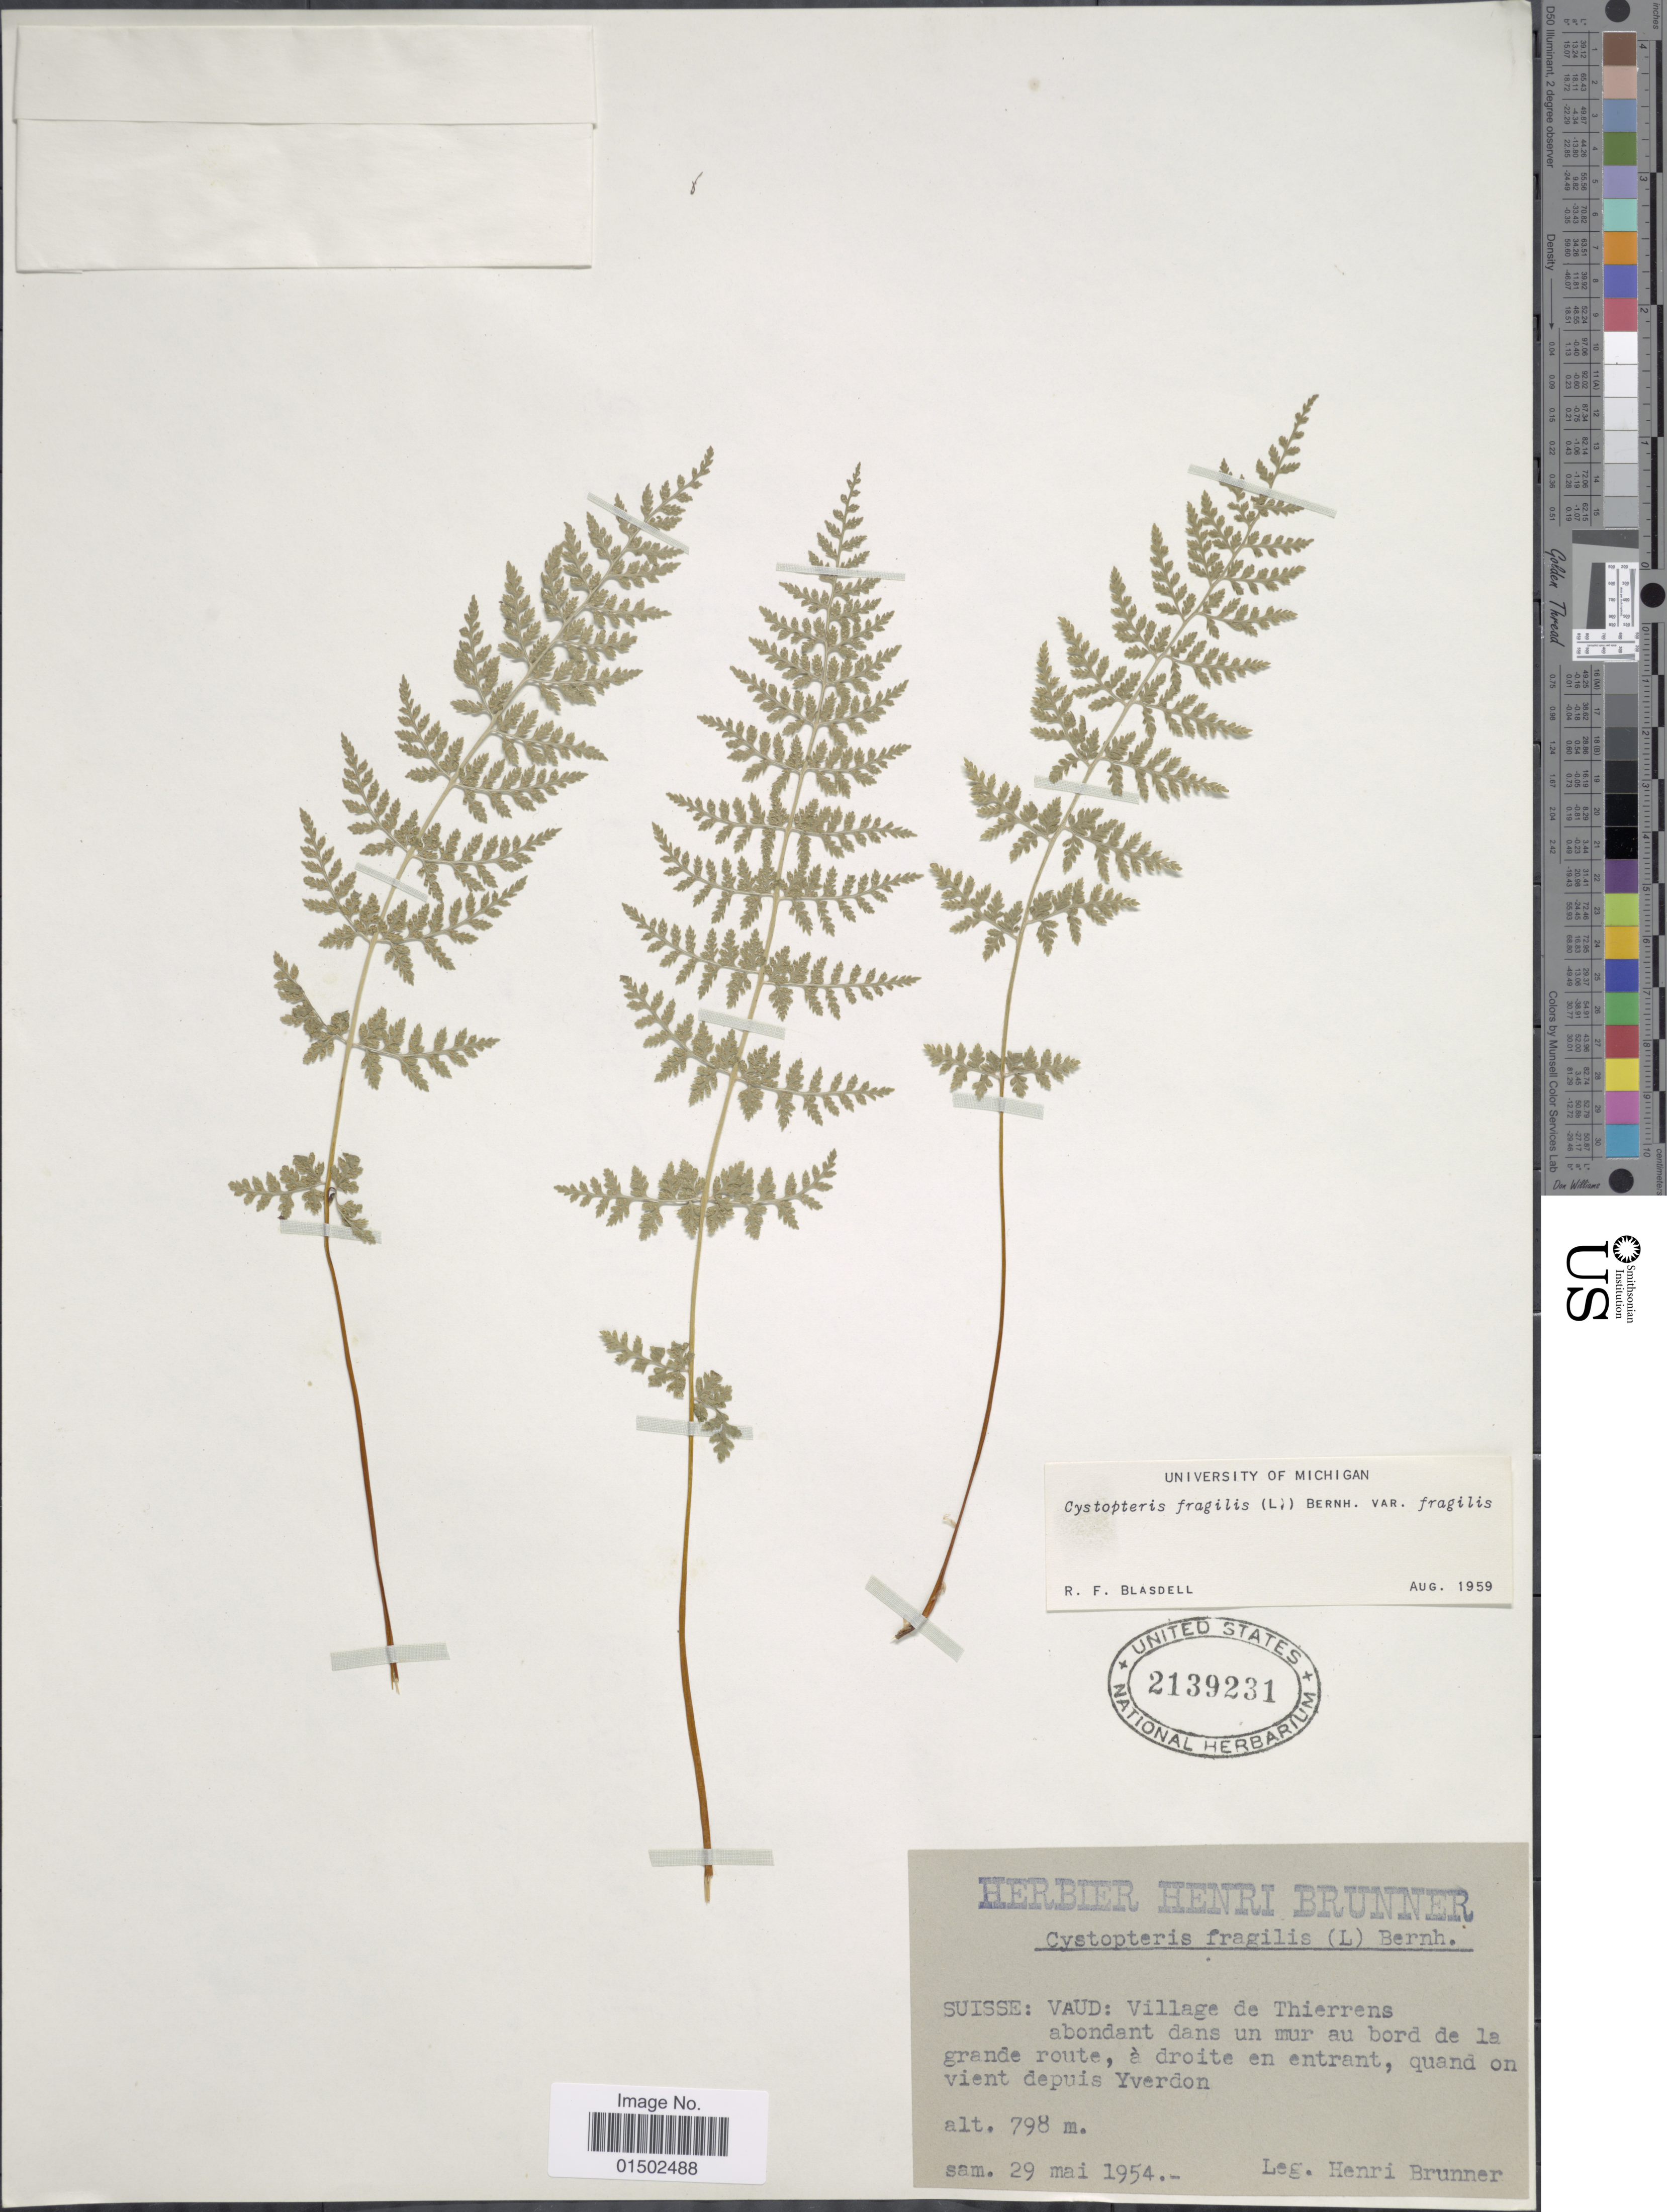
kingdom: Plantae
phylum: Tracheophyta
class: Polypodiopsida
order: Polypodiales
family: Cystopteridaceae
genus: Cystopteris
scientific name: Cystopteris fragilis var. fragilis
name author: (L.) Bernh.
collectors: H. Brunner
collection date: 1954-05-29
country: Switzerland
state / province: Vaud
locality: Vaud: Village de Thierrens, quand on vient depuis Yverdon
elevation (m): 798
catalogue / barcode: US 2139231